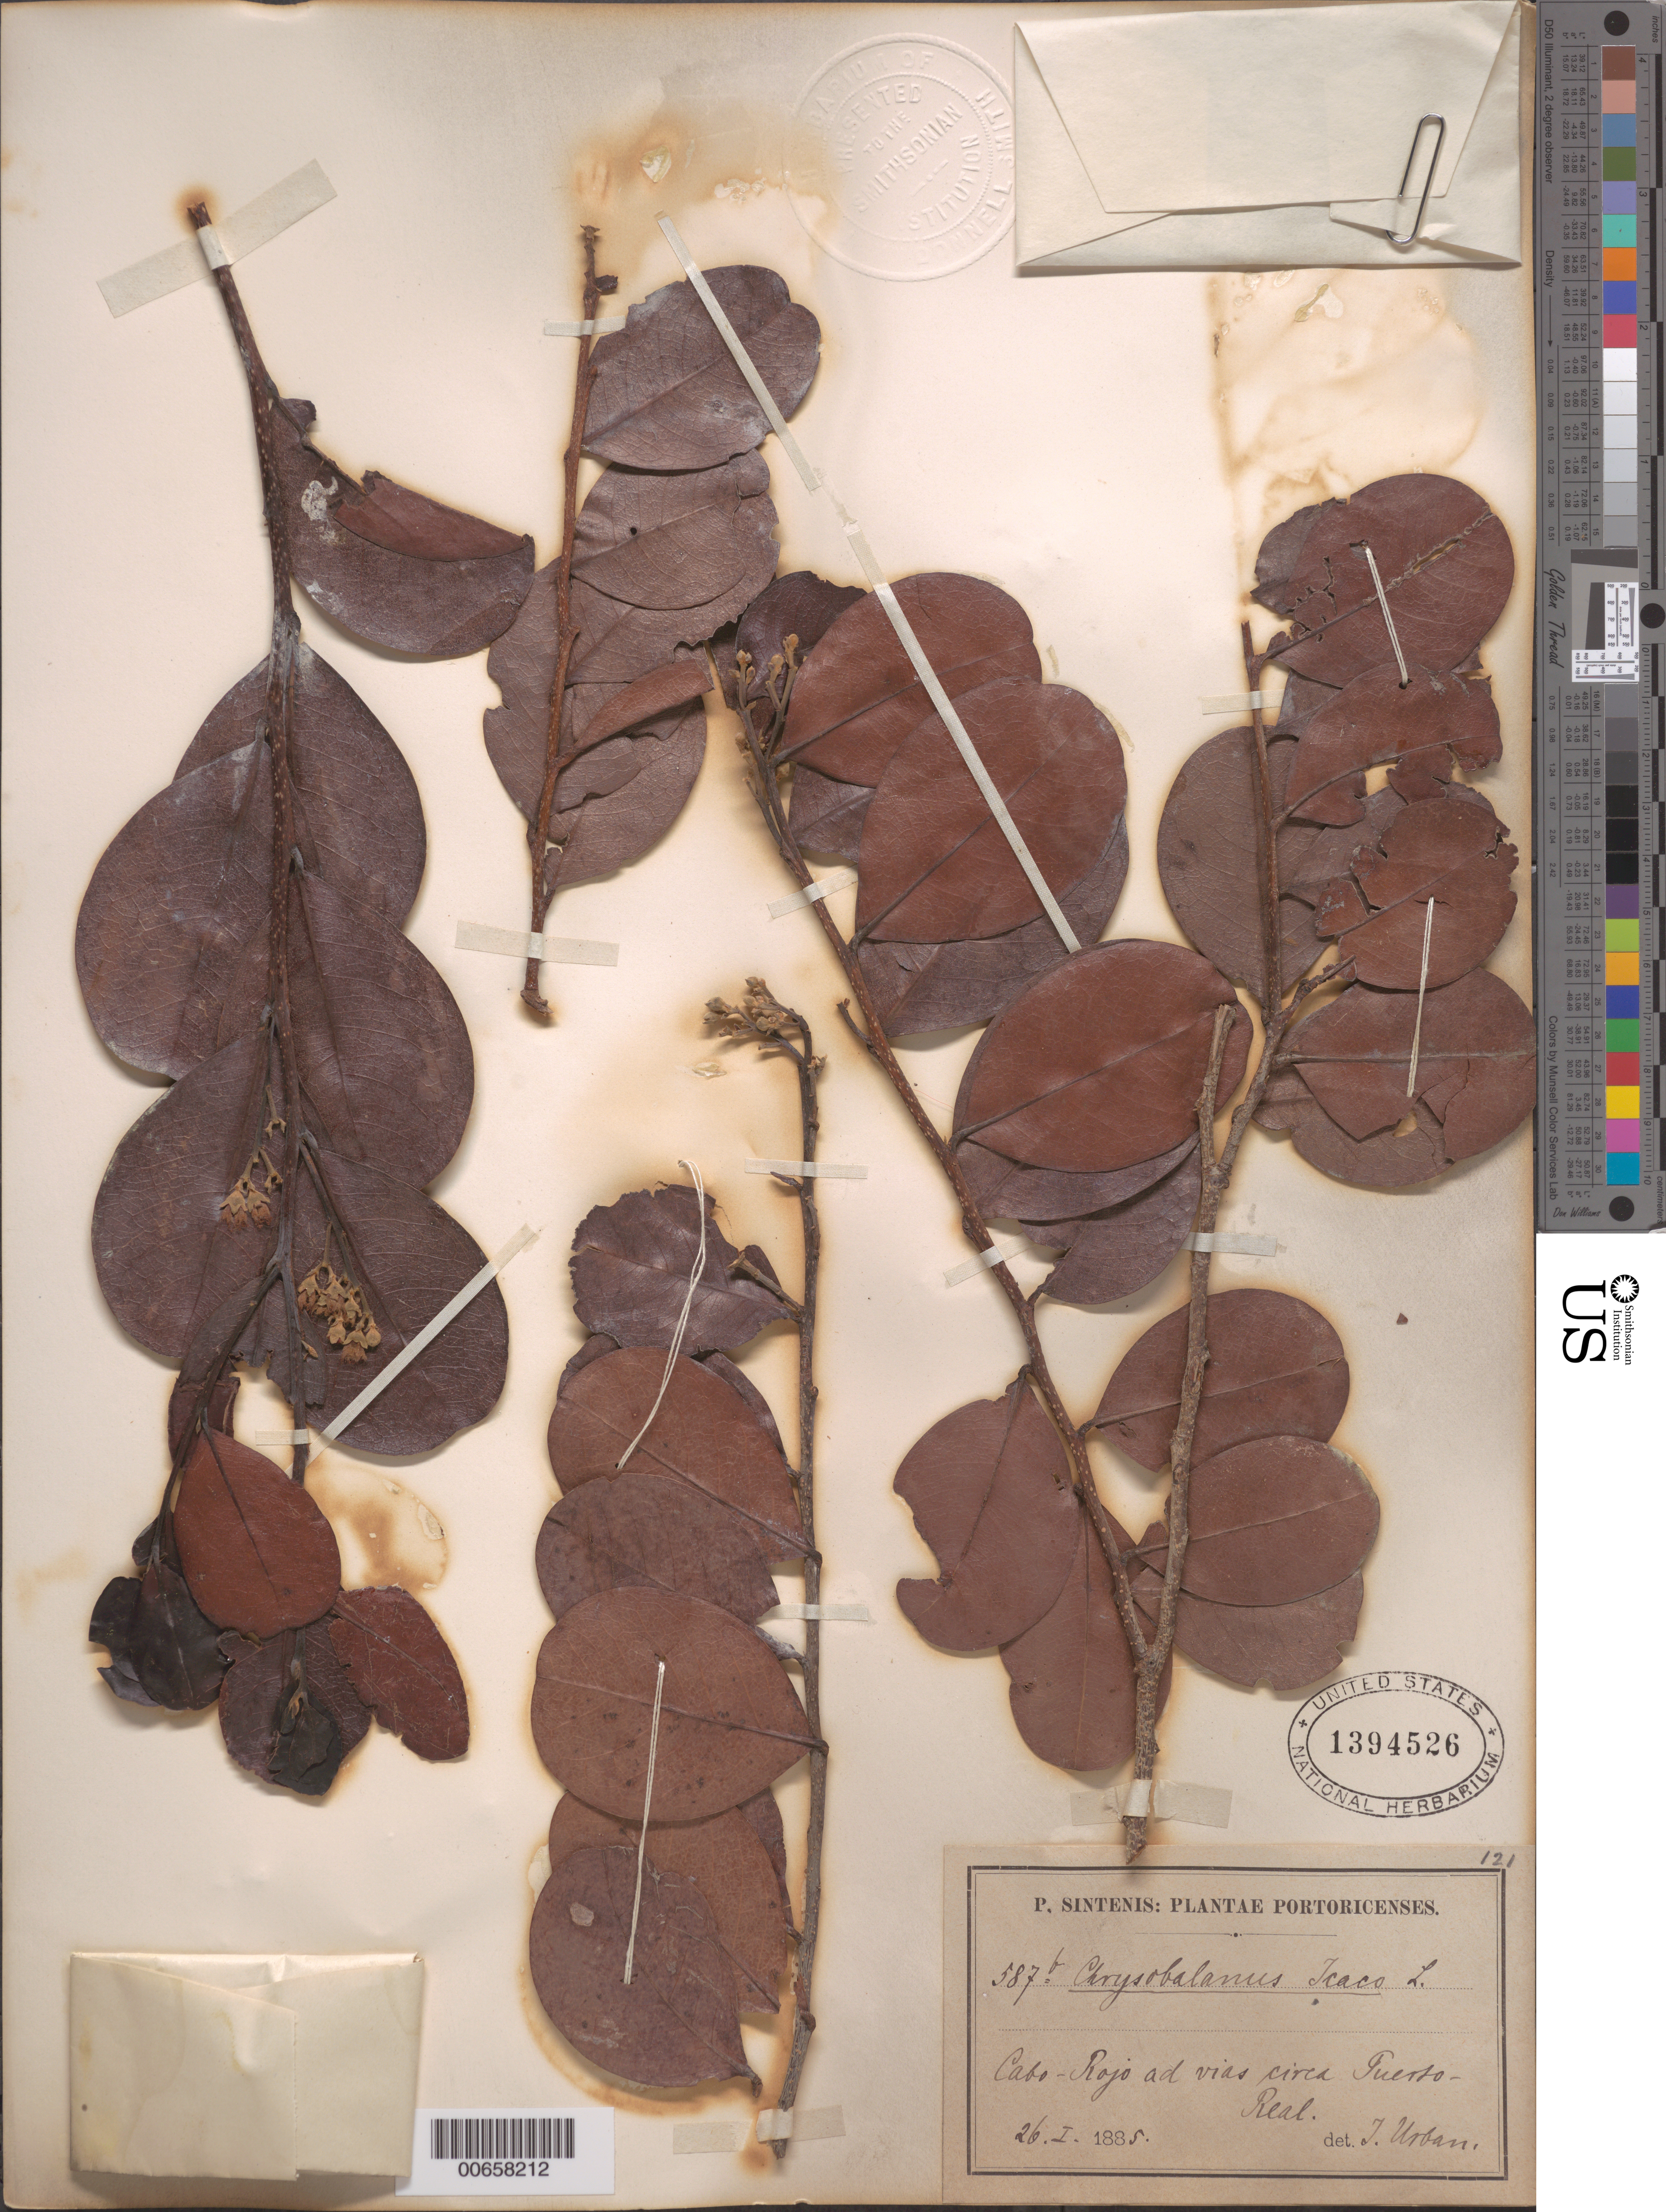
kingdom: Plantae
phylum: Tracheophyta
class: Magnoliopsida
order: Malpighiales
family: Chrysobalanaceae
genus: Chrysobalanus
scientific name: Chrysobalanus icaco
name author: L.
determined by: Urban, Ignatz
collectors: P. Sintenis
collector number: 587b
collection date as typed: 26 Jan 1885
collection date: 1885-01-26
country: Puerto Rico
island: Greater Antilles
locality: Cabo-Rojo ad vias circa Puerto Real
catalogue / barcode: US 1394526